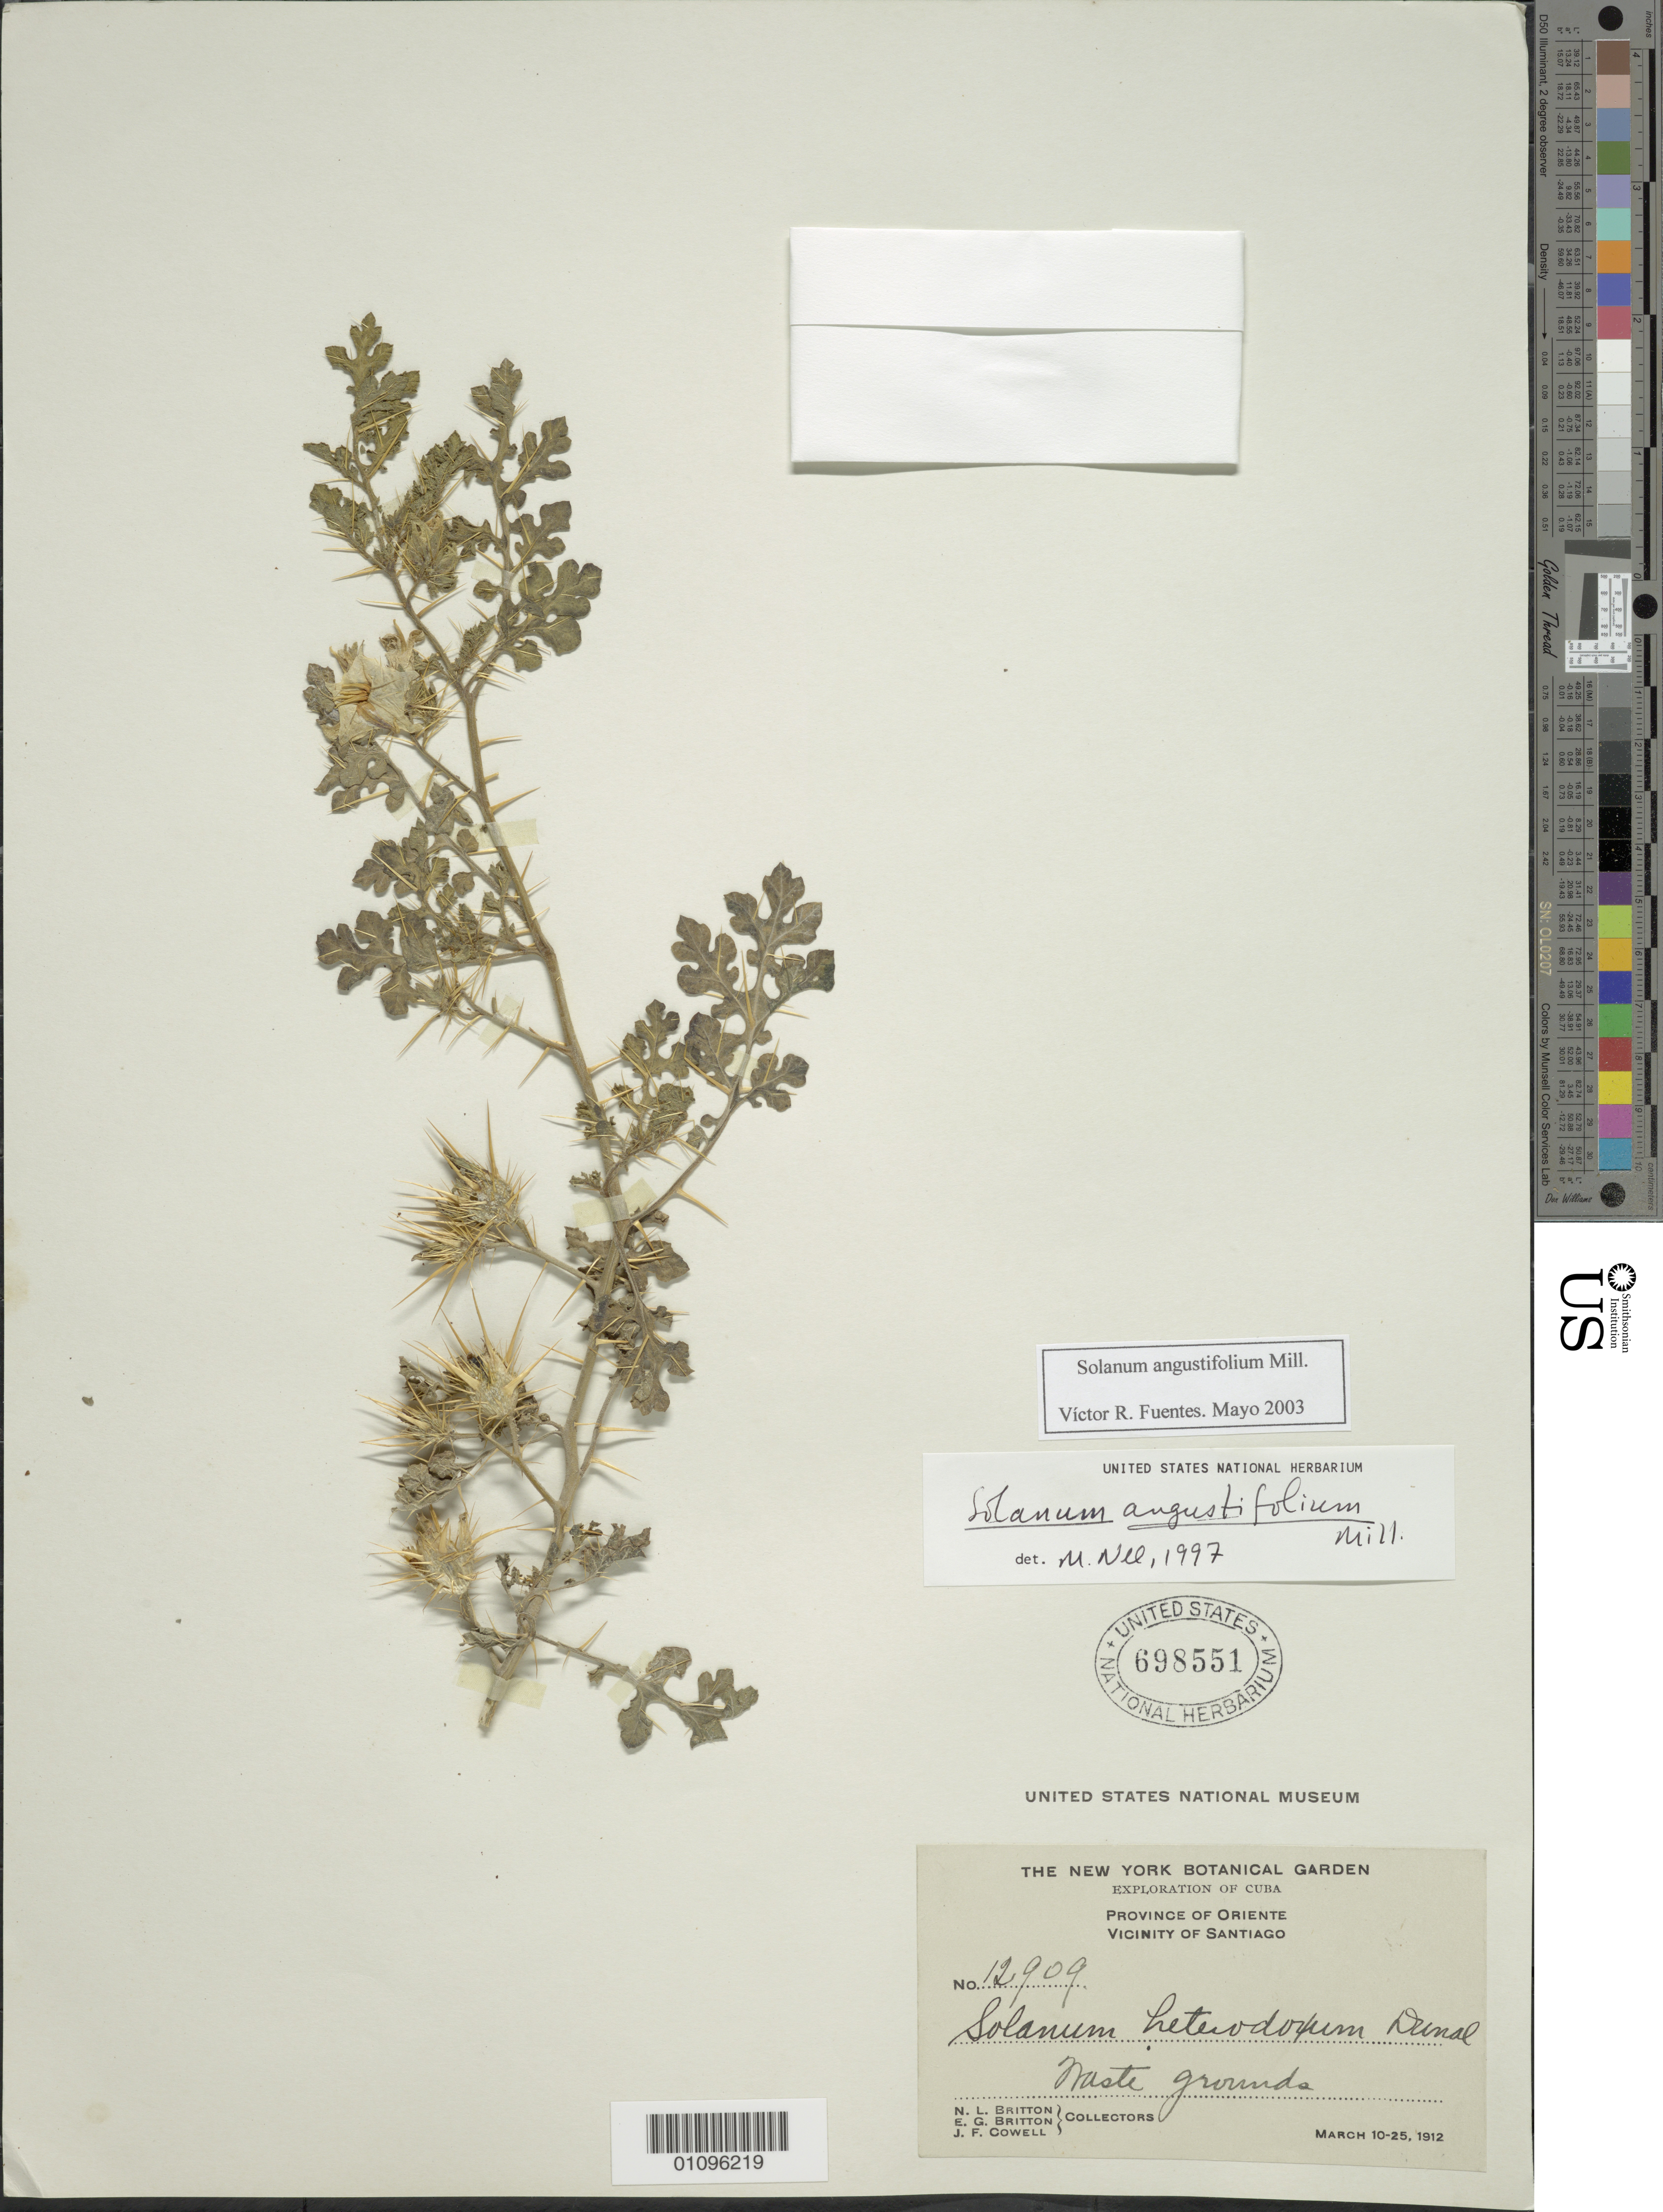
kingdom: Plantae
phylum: Tracheophyta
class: Magnoliopsida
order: Solanales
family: Solanaceae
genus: Solanum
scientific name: Solanum angustifolium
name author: Mill.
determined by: Fuentes, V. R.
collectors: N. Britton, E. G. Britton & J. F. Cowell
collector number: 12909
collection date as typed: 10 Mar 1912 to 25 Mar 1912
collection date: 1912-03-10/1912-03-25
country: Cuba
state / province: Santiago de Cuba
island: Cuba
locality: Santiago vicinity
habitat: Waste grounds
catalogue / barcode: US 698551